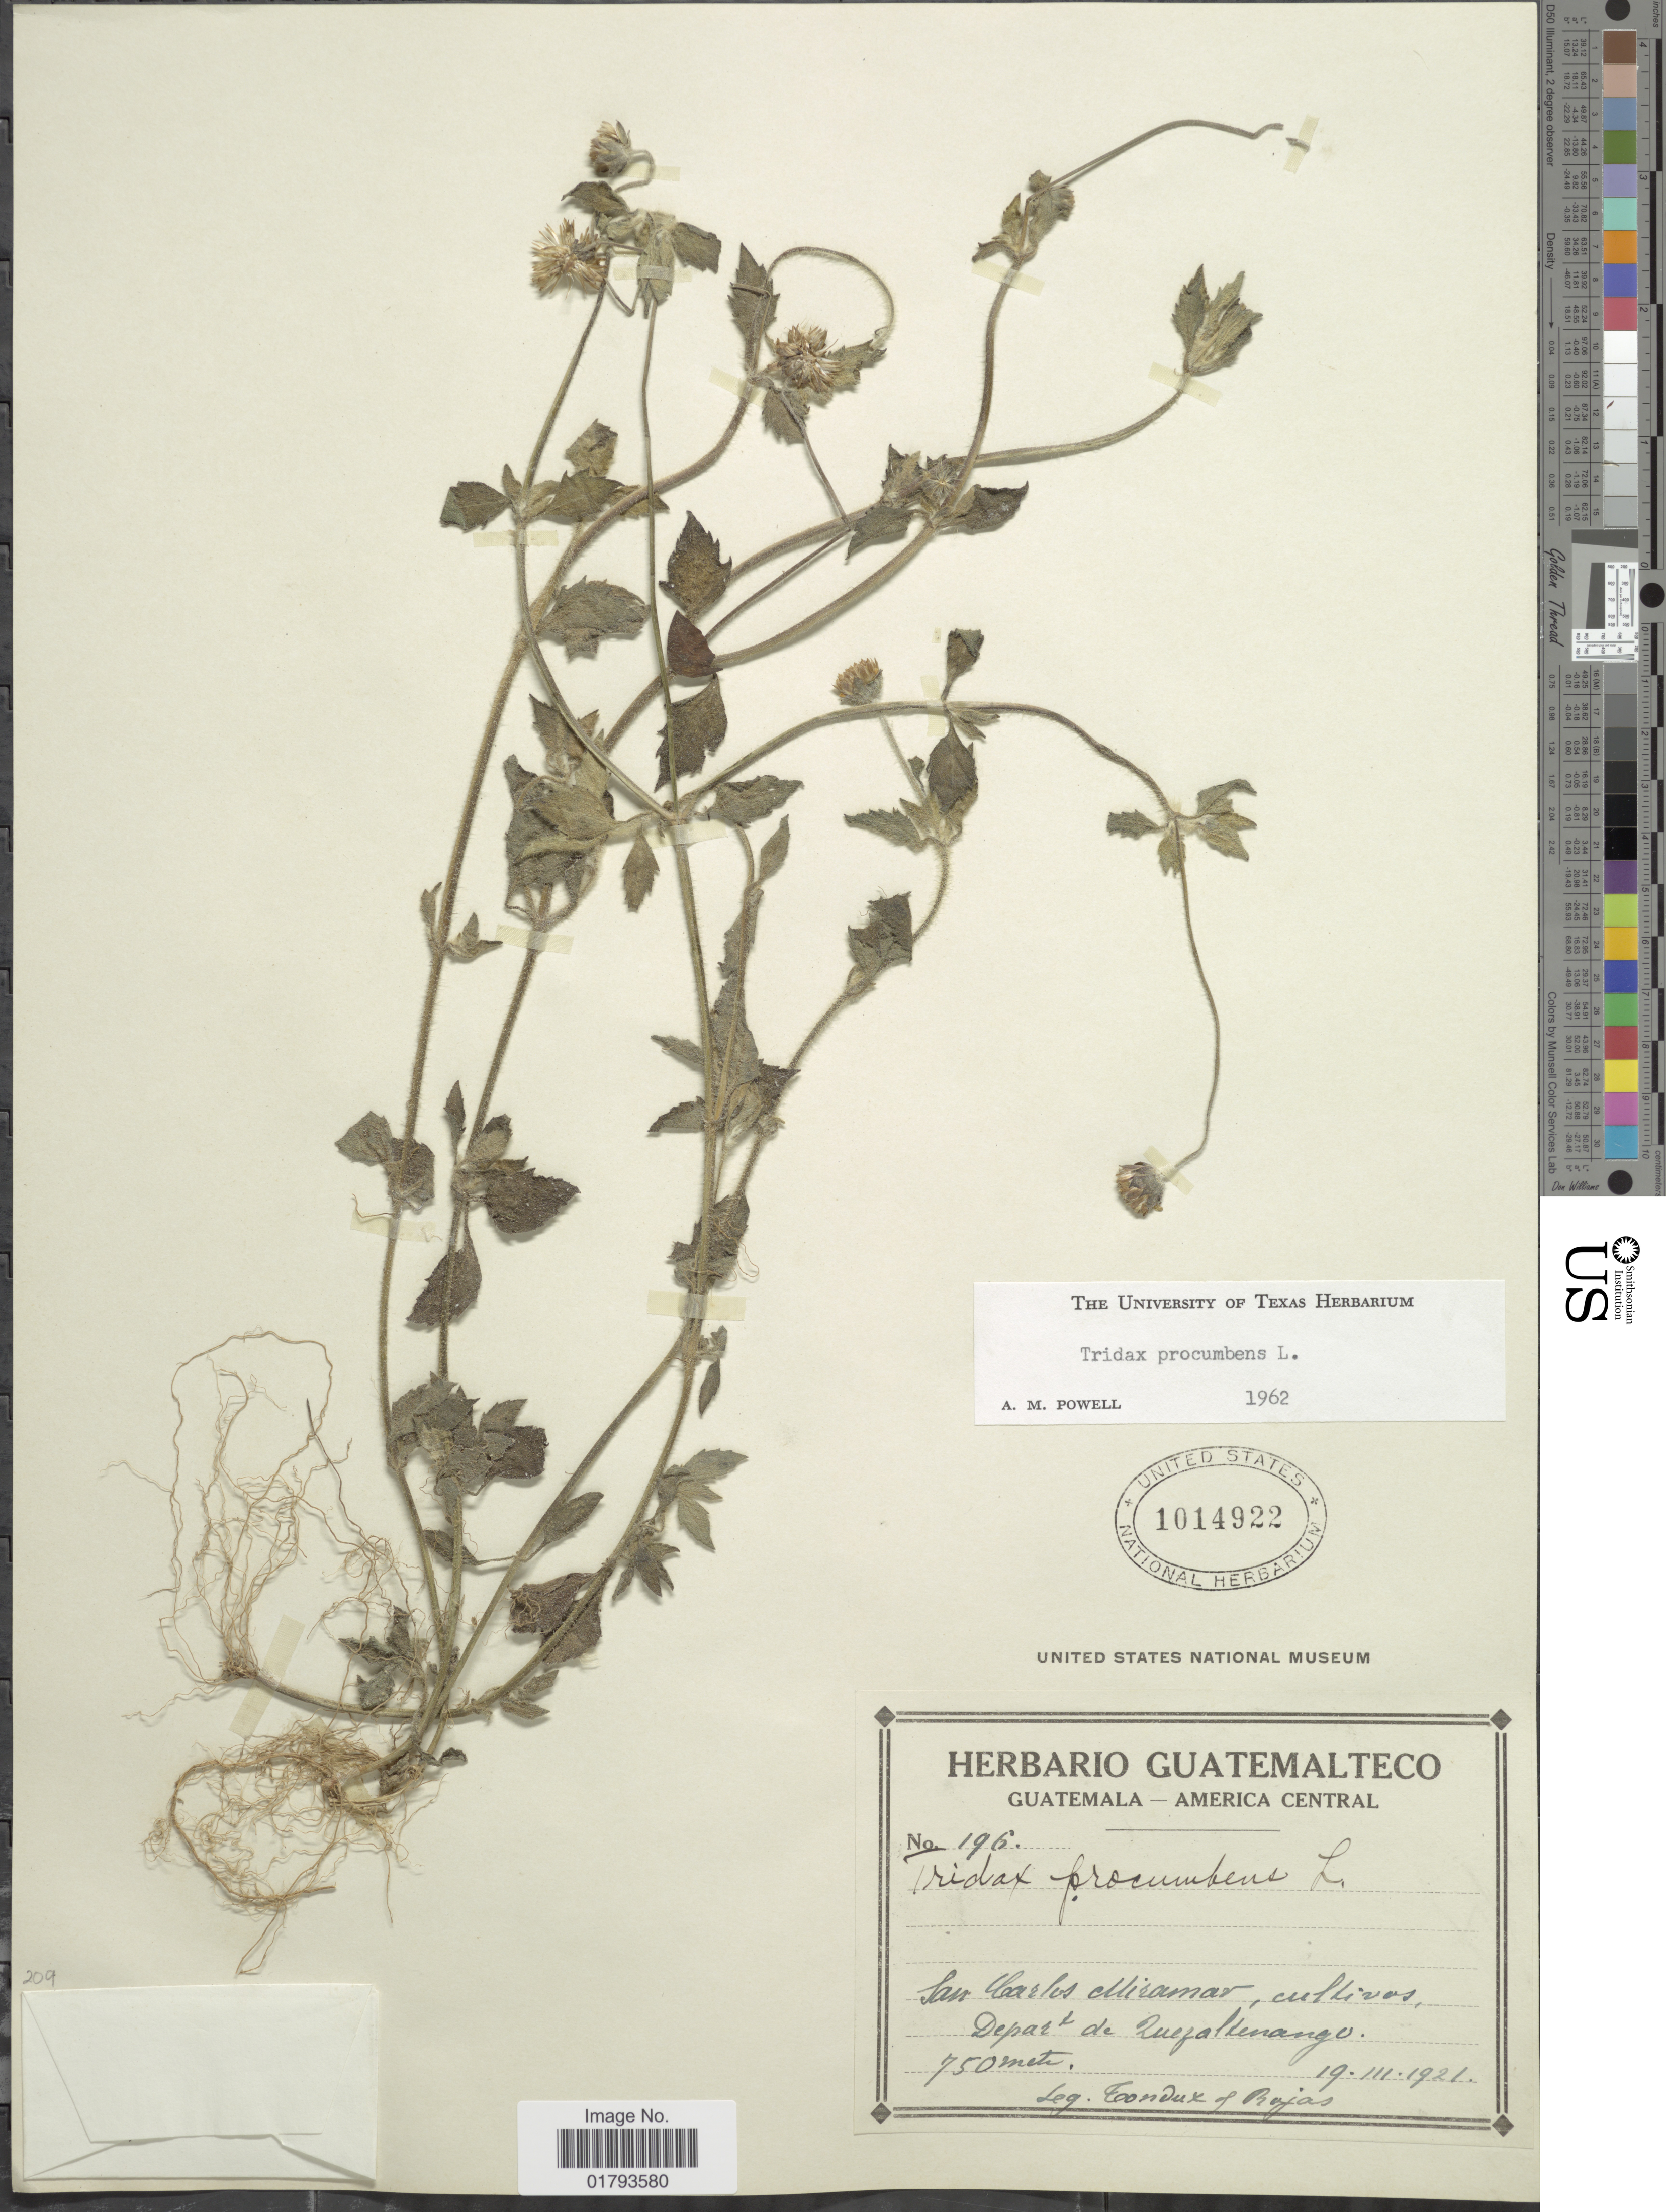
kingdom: Plantae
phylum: Tracheophyta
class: Magnoliopsida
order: Asterales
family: Asteraceae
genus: Tridax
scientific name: Tridax procumbens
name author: L.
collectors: A. Tonduz & Rojas, --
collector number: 196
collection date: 1921-03-19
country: Guatemala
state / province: Quetzaltenango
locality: San Carlos Miramar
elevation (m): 750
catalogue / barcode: US 1014922